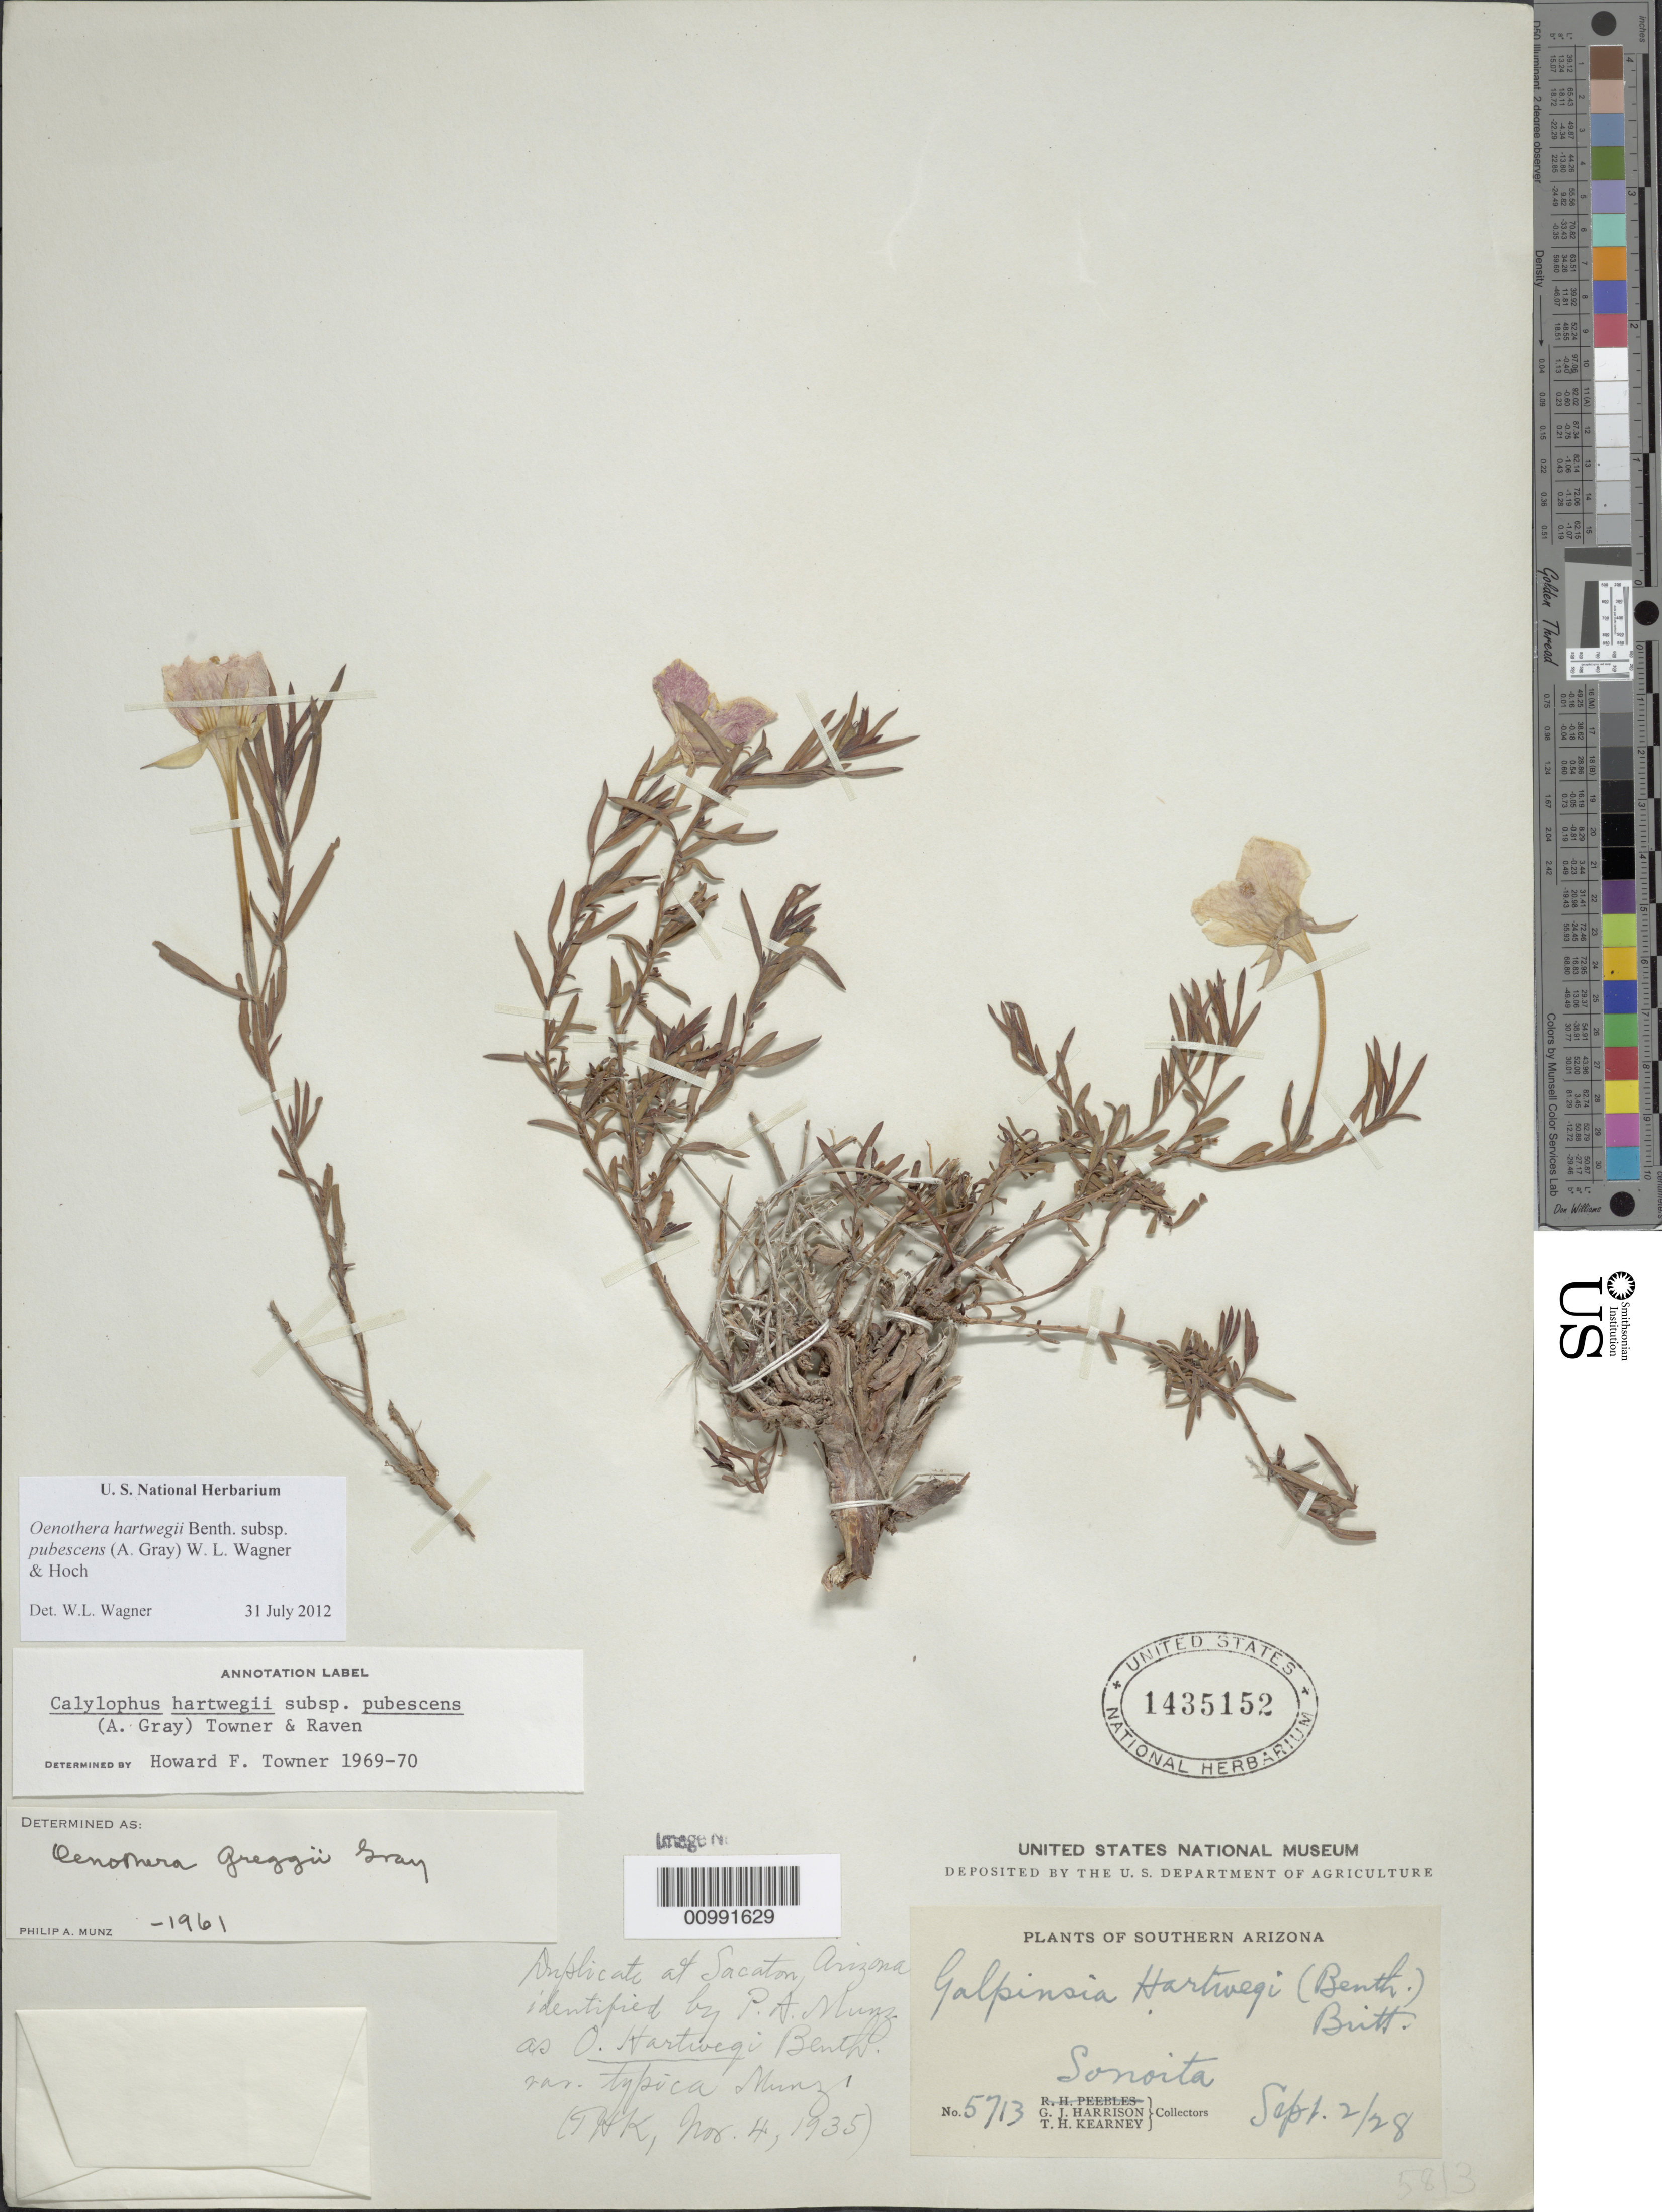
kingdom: Plantae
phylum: Tracheophyta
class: Magnoliopsida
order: Myrtales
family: Onagraceae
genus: Oenothera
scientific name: Oenothera hartwegii subsp. pubescens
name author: (A. Gray) W.L. Wagner & Hoch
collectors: G. J. Harrison & T. H. Kearney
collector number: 5713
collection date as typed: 02 Sep 1928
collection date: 1928-09-02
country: United States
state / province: Arizona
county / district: Santa Cruz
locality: Sonoita.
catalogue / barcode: US 1435152